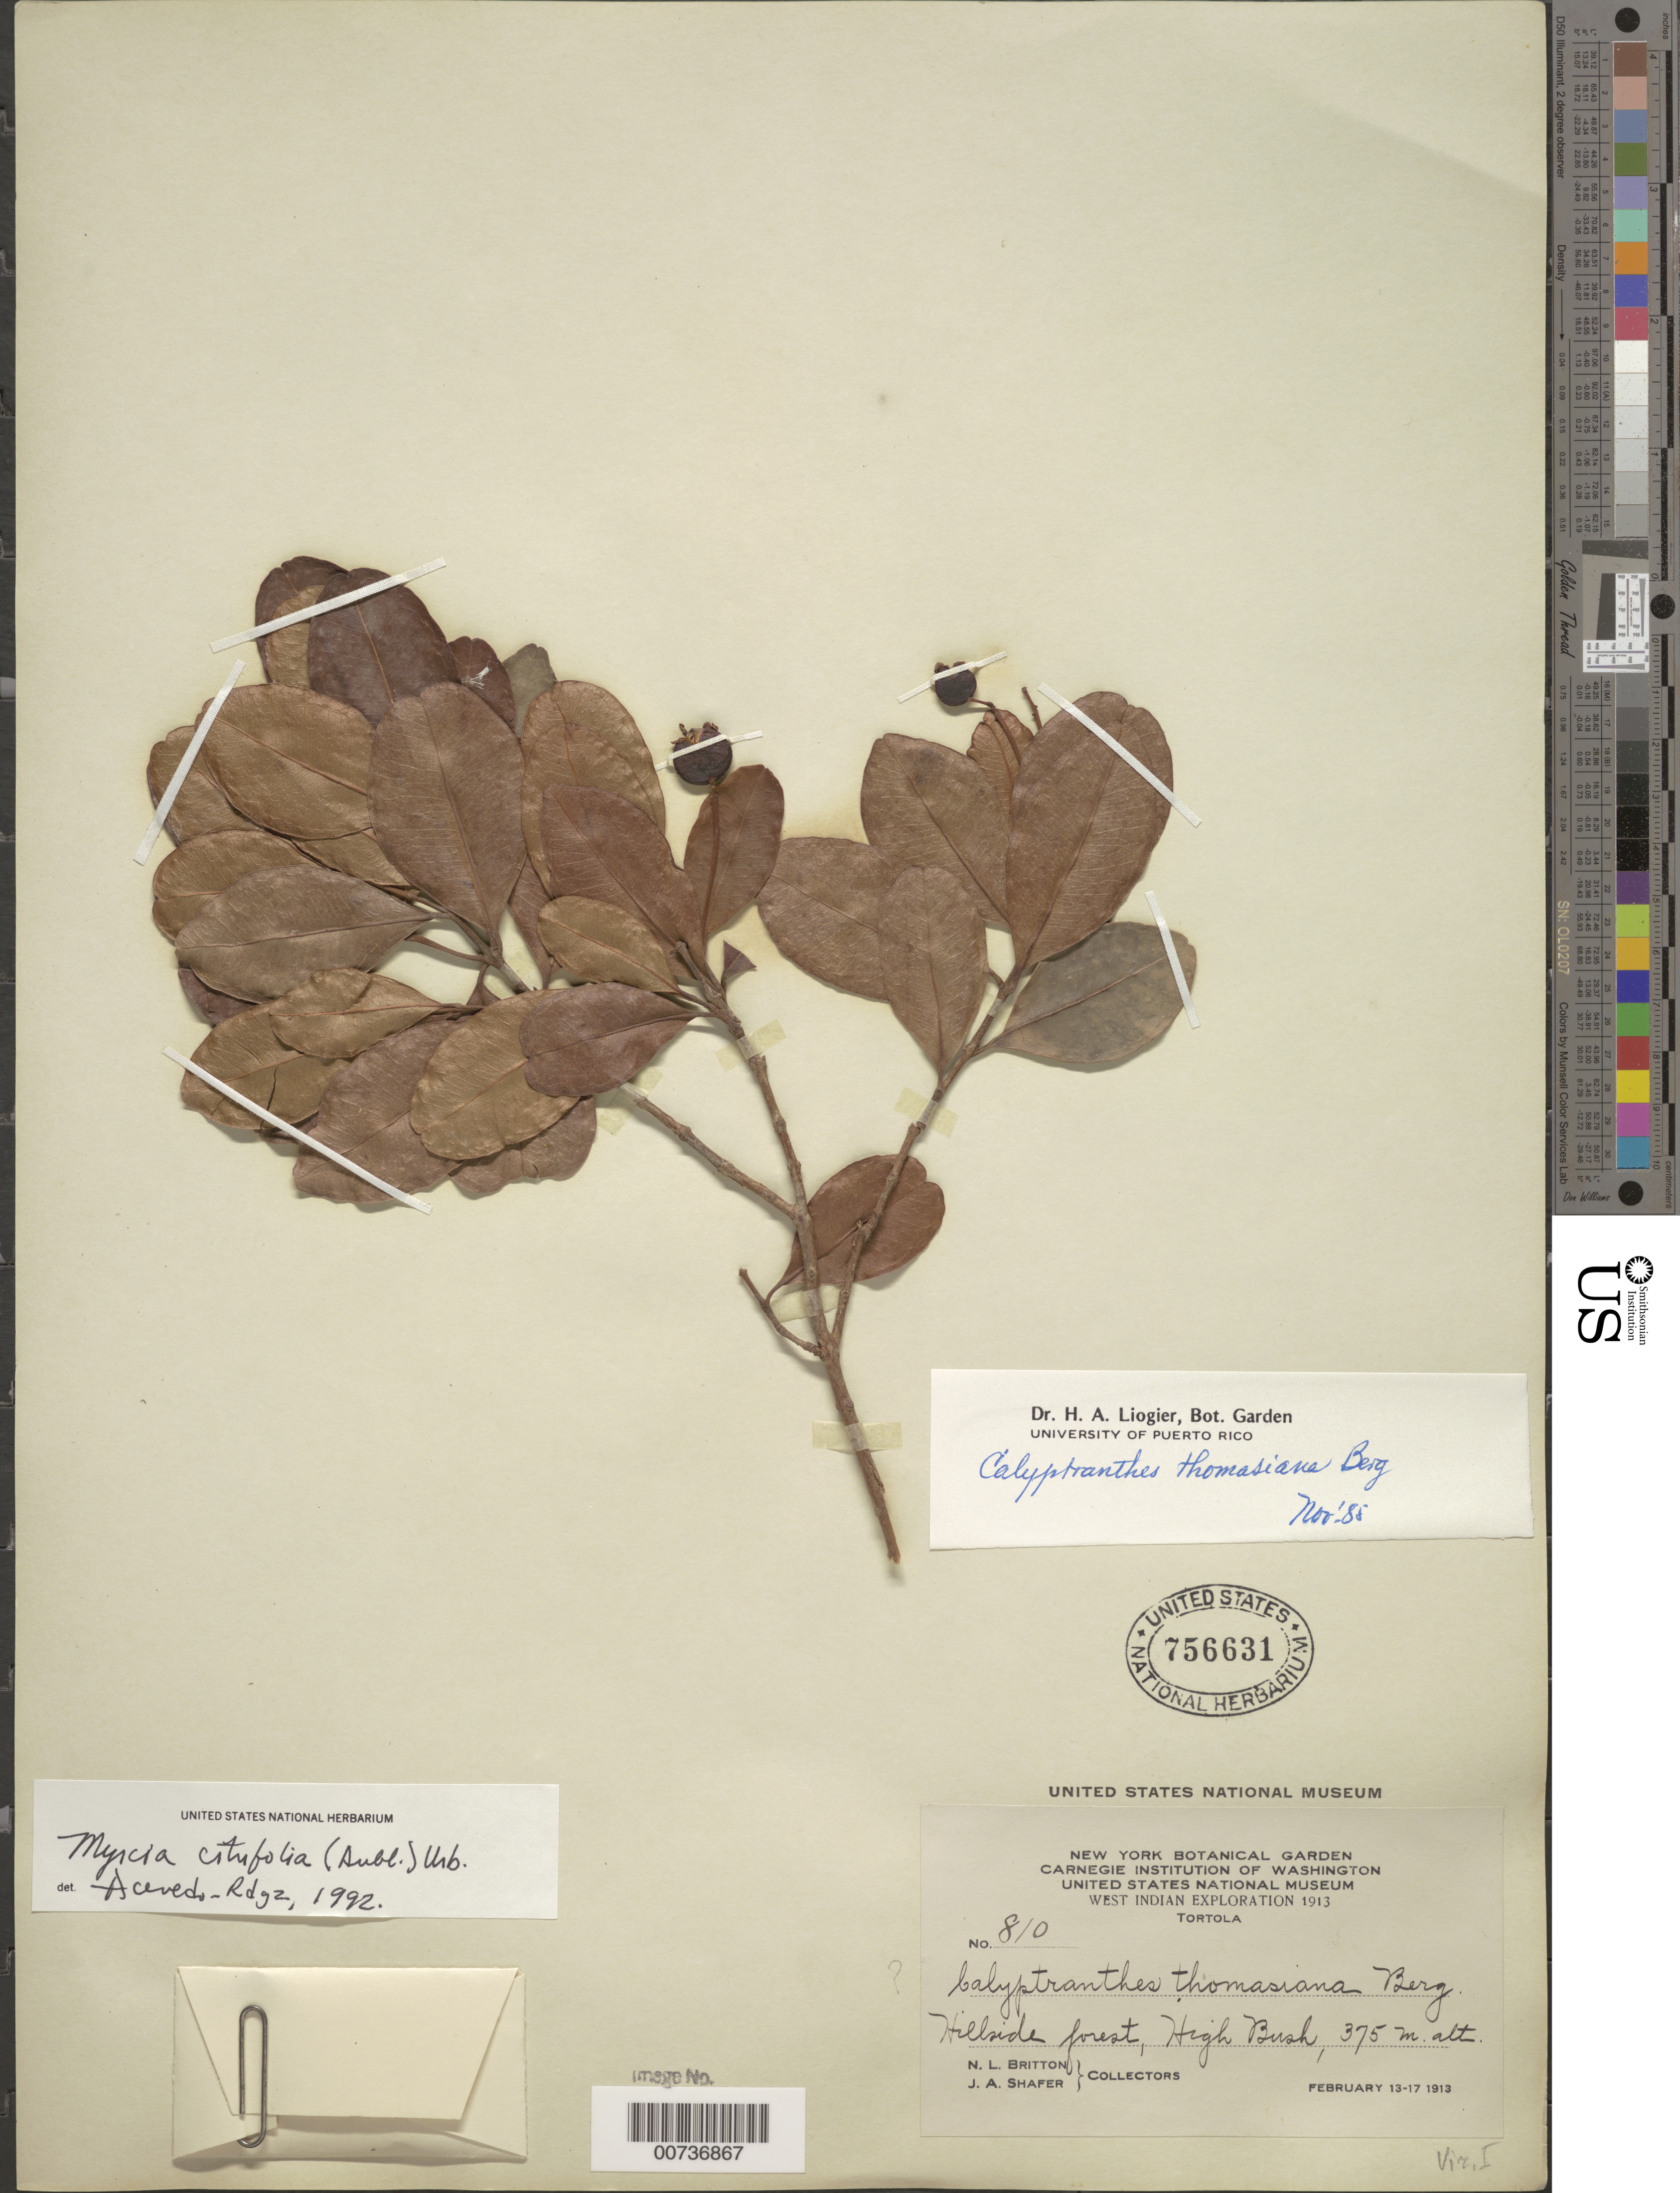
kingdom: Plantae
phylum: Tracheophyta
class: Magnoliopsida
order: Myrtales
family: Myrtaceae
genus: Myrcia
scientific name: Myrcia citrifolia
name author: (Aubl.) Urb.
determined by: Acevedo-Rodríguez, P., (BOT), Smithsonian Institution - National Museum of Natural History (UNITED STATES)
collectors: N. Britton & J. A. Shafer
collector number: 810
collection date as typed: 13 Feb 1913 to 17 Feb 1913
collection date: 1913-02-13/1913-02-17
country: British Virgin Islands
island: Tortola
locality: High Bush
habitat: Hilside forest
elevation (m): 375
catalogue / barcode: US 756631